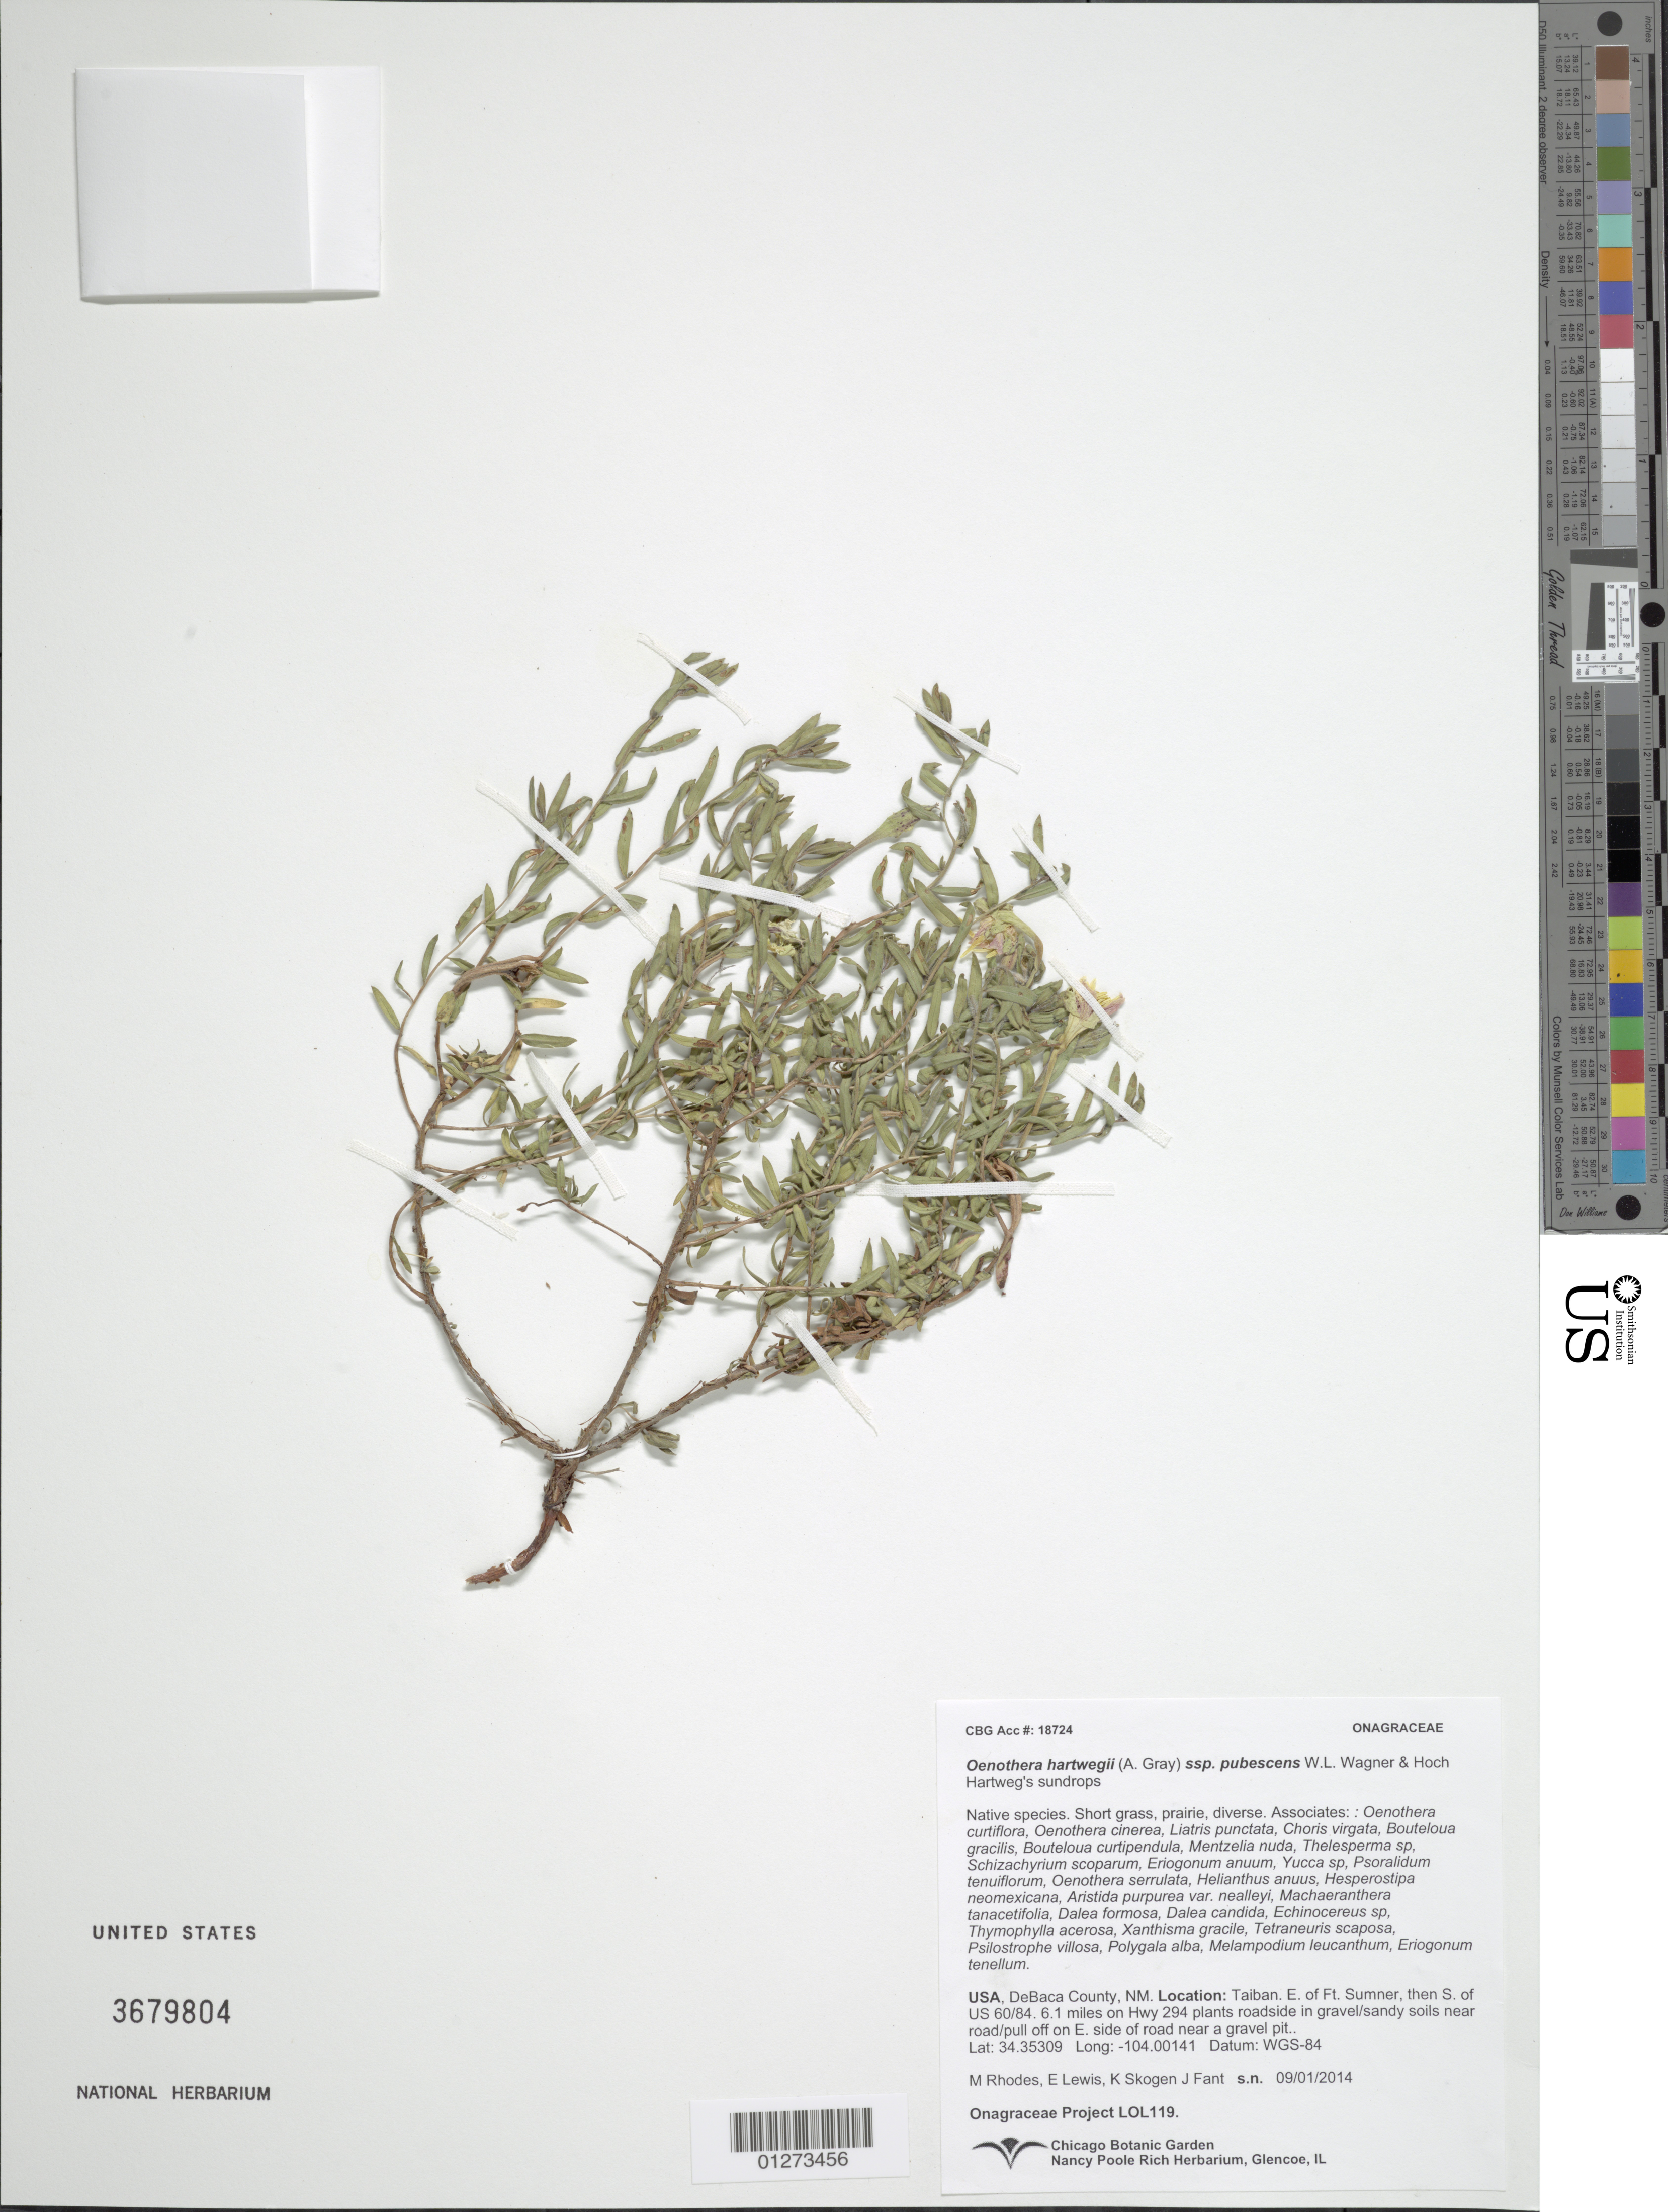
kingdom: Plantae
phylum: Tracheophyta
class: Magnoliopsida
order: Myrtales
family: Onagraceae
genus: Oenothera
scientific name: Oenothera hartwegii subsp. pubescens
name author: (A. Gray) W.L. Wagner & Hoch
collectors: Onagraceae Project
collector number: LOL 119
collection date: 2014-09-01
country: United States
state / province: New Mexico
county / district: DeBaca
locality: E. of Ft. Sumner, then S. of US 60/84. 6.1 miles on Hwy 294 plants roadside in gravel/sandy soils near road/pull off on E. side of road near a gravel pit.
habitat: Short grass, prairie, diverse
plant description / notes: CHIC, US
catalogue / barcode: US 3679804